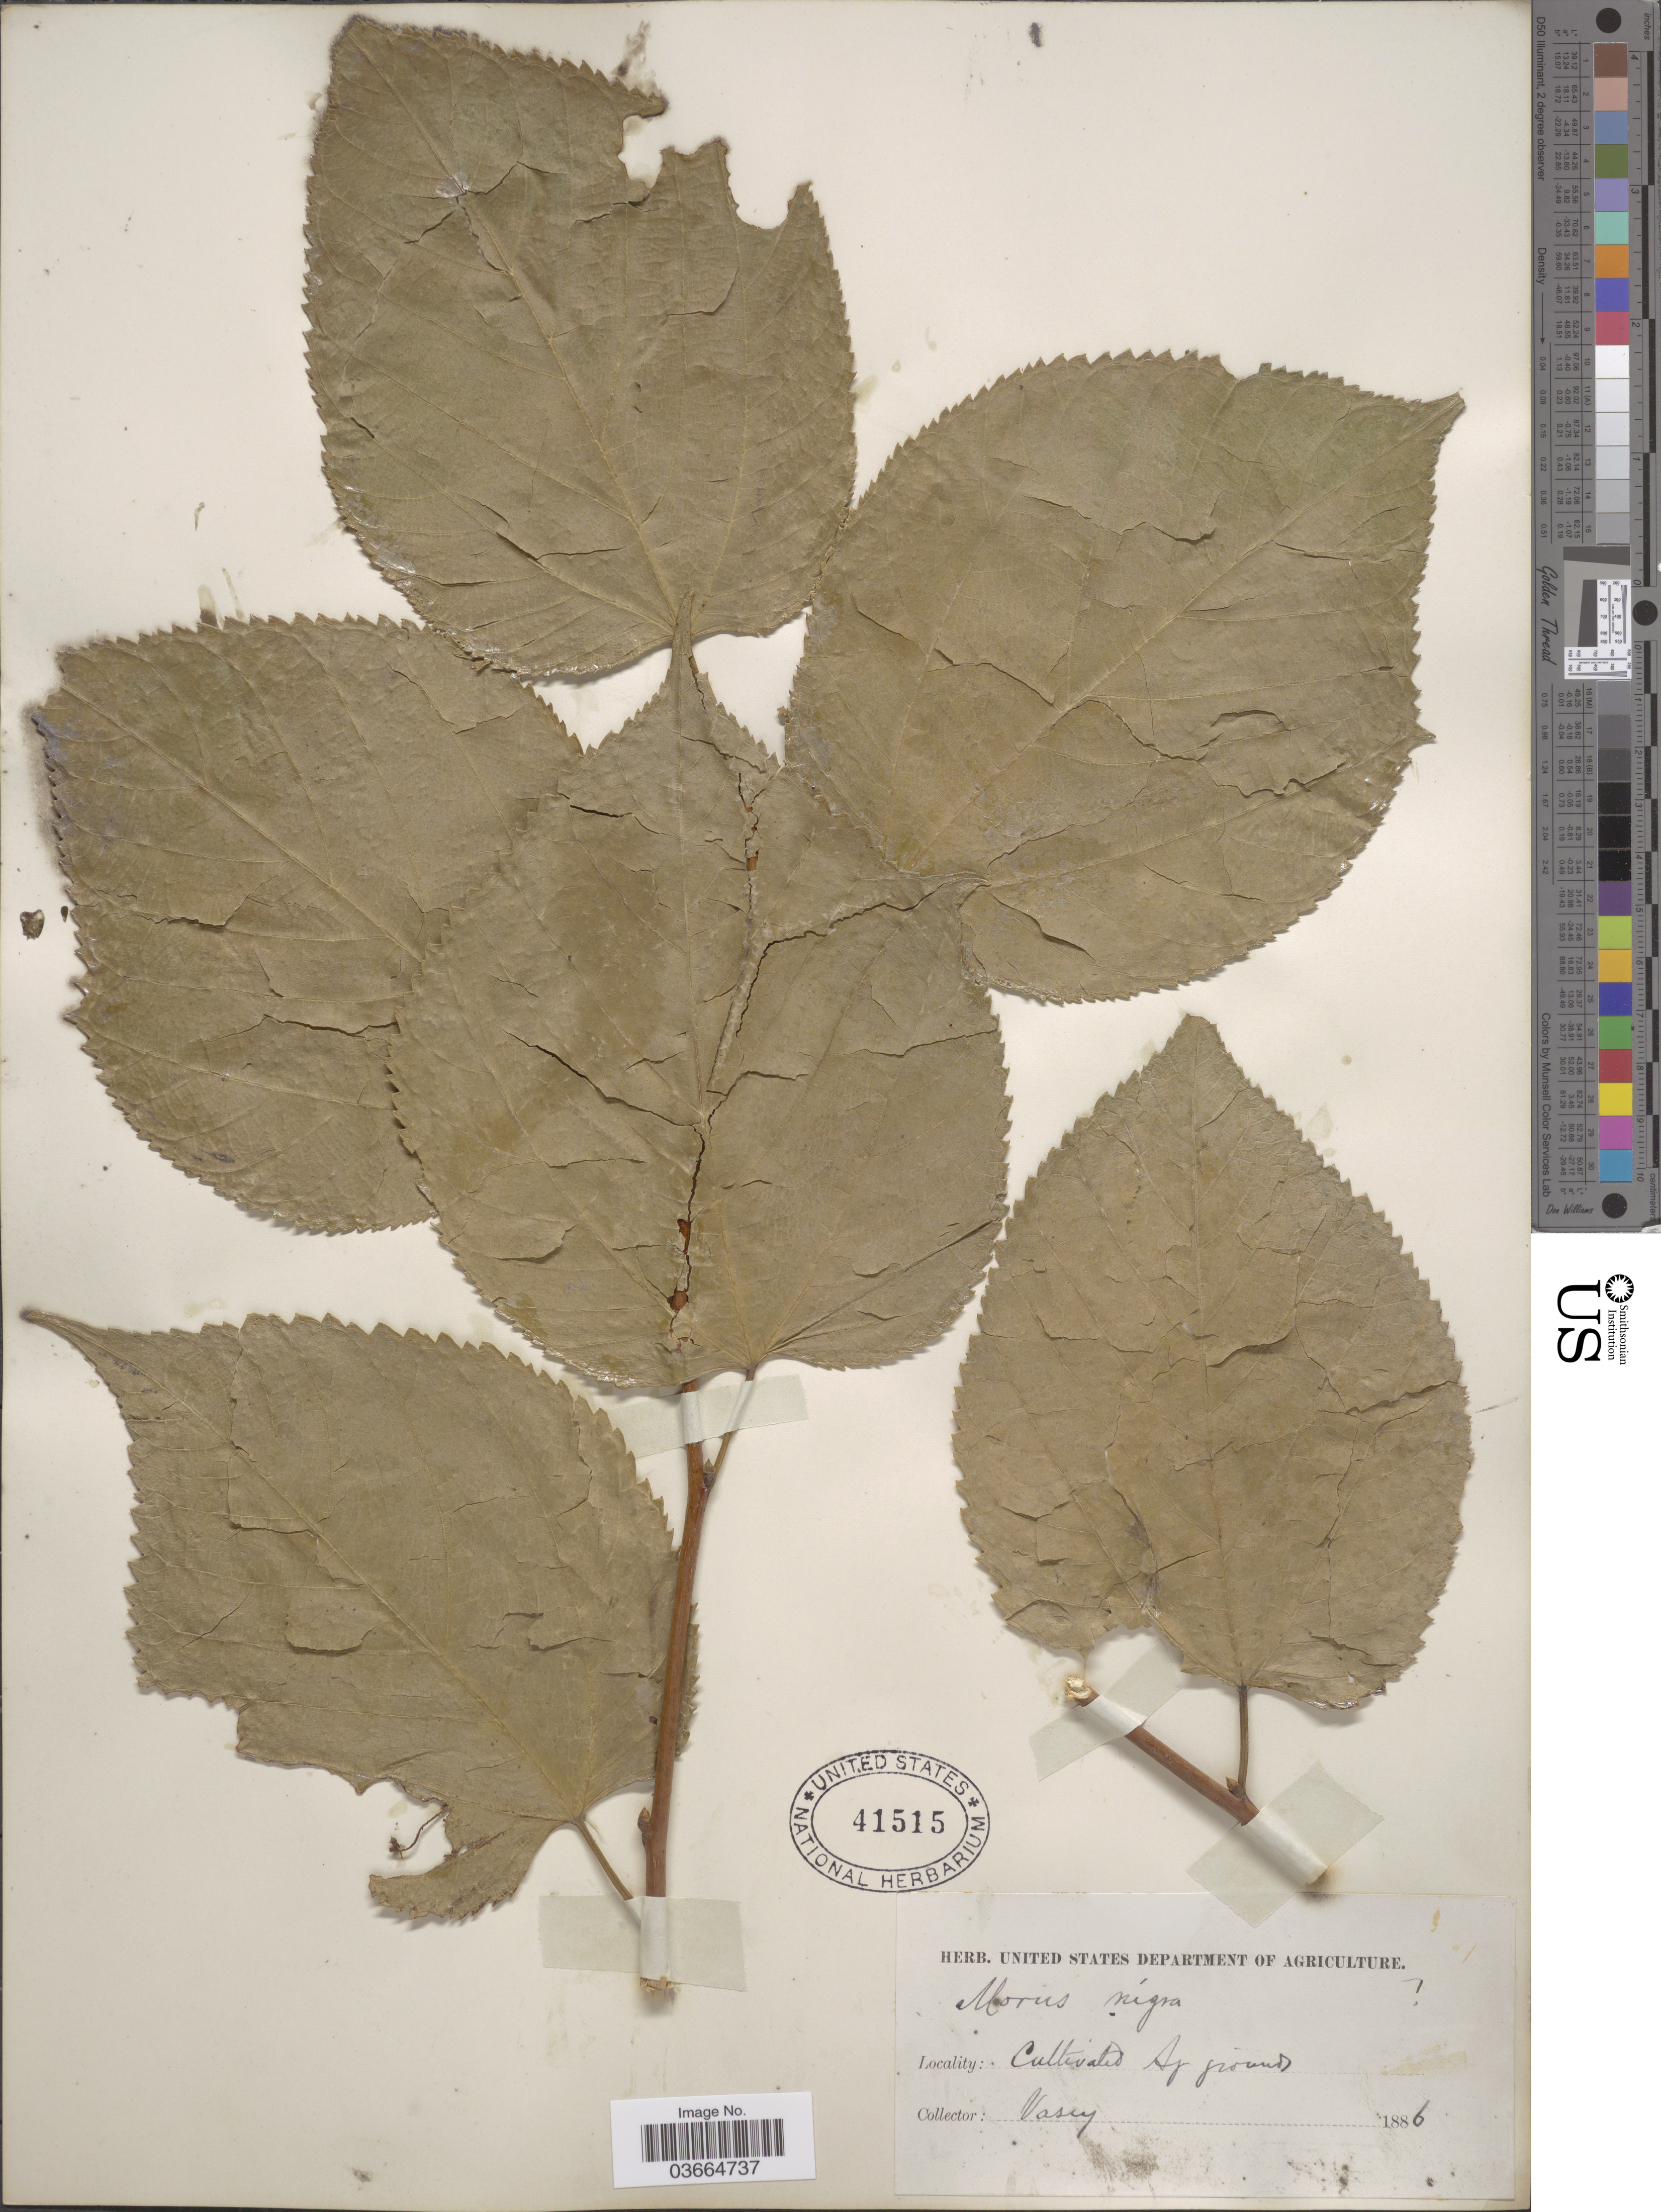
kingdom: Plantae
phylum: Tracheophyta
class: Magnoliopsida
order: Rosales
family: Moraceae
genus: Morus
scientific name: Morus nigra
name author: L.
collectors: Vasey, --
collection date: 1886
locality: Ag. grounds.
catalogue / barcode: US 41515